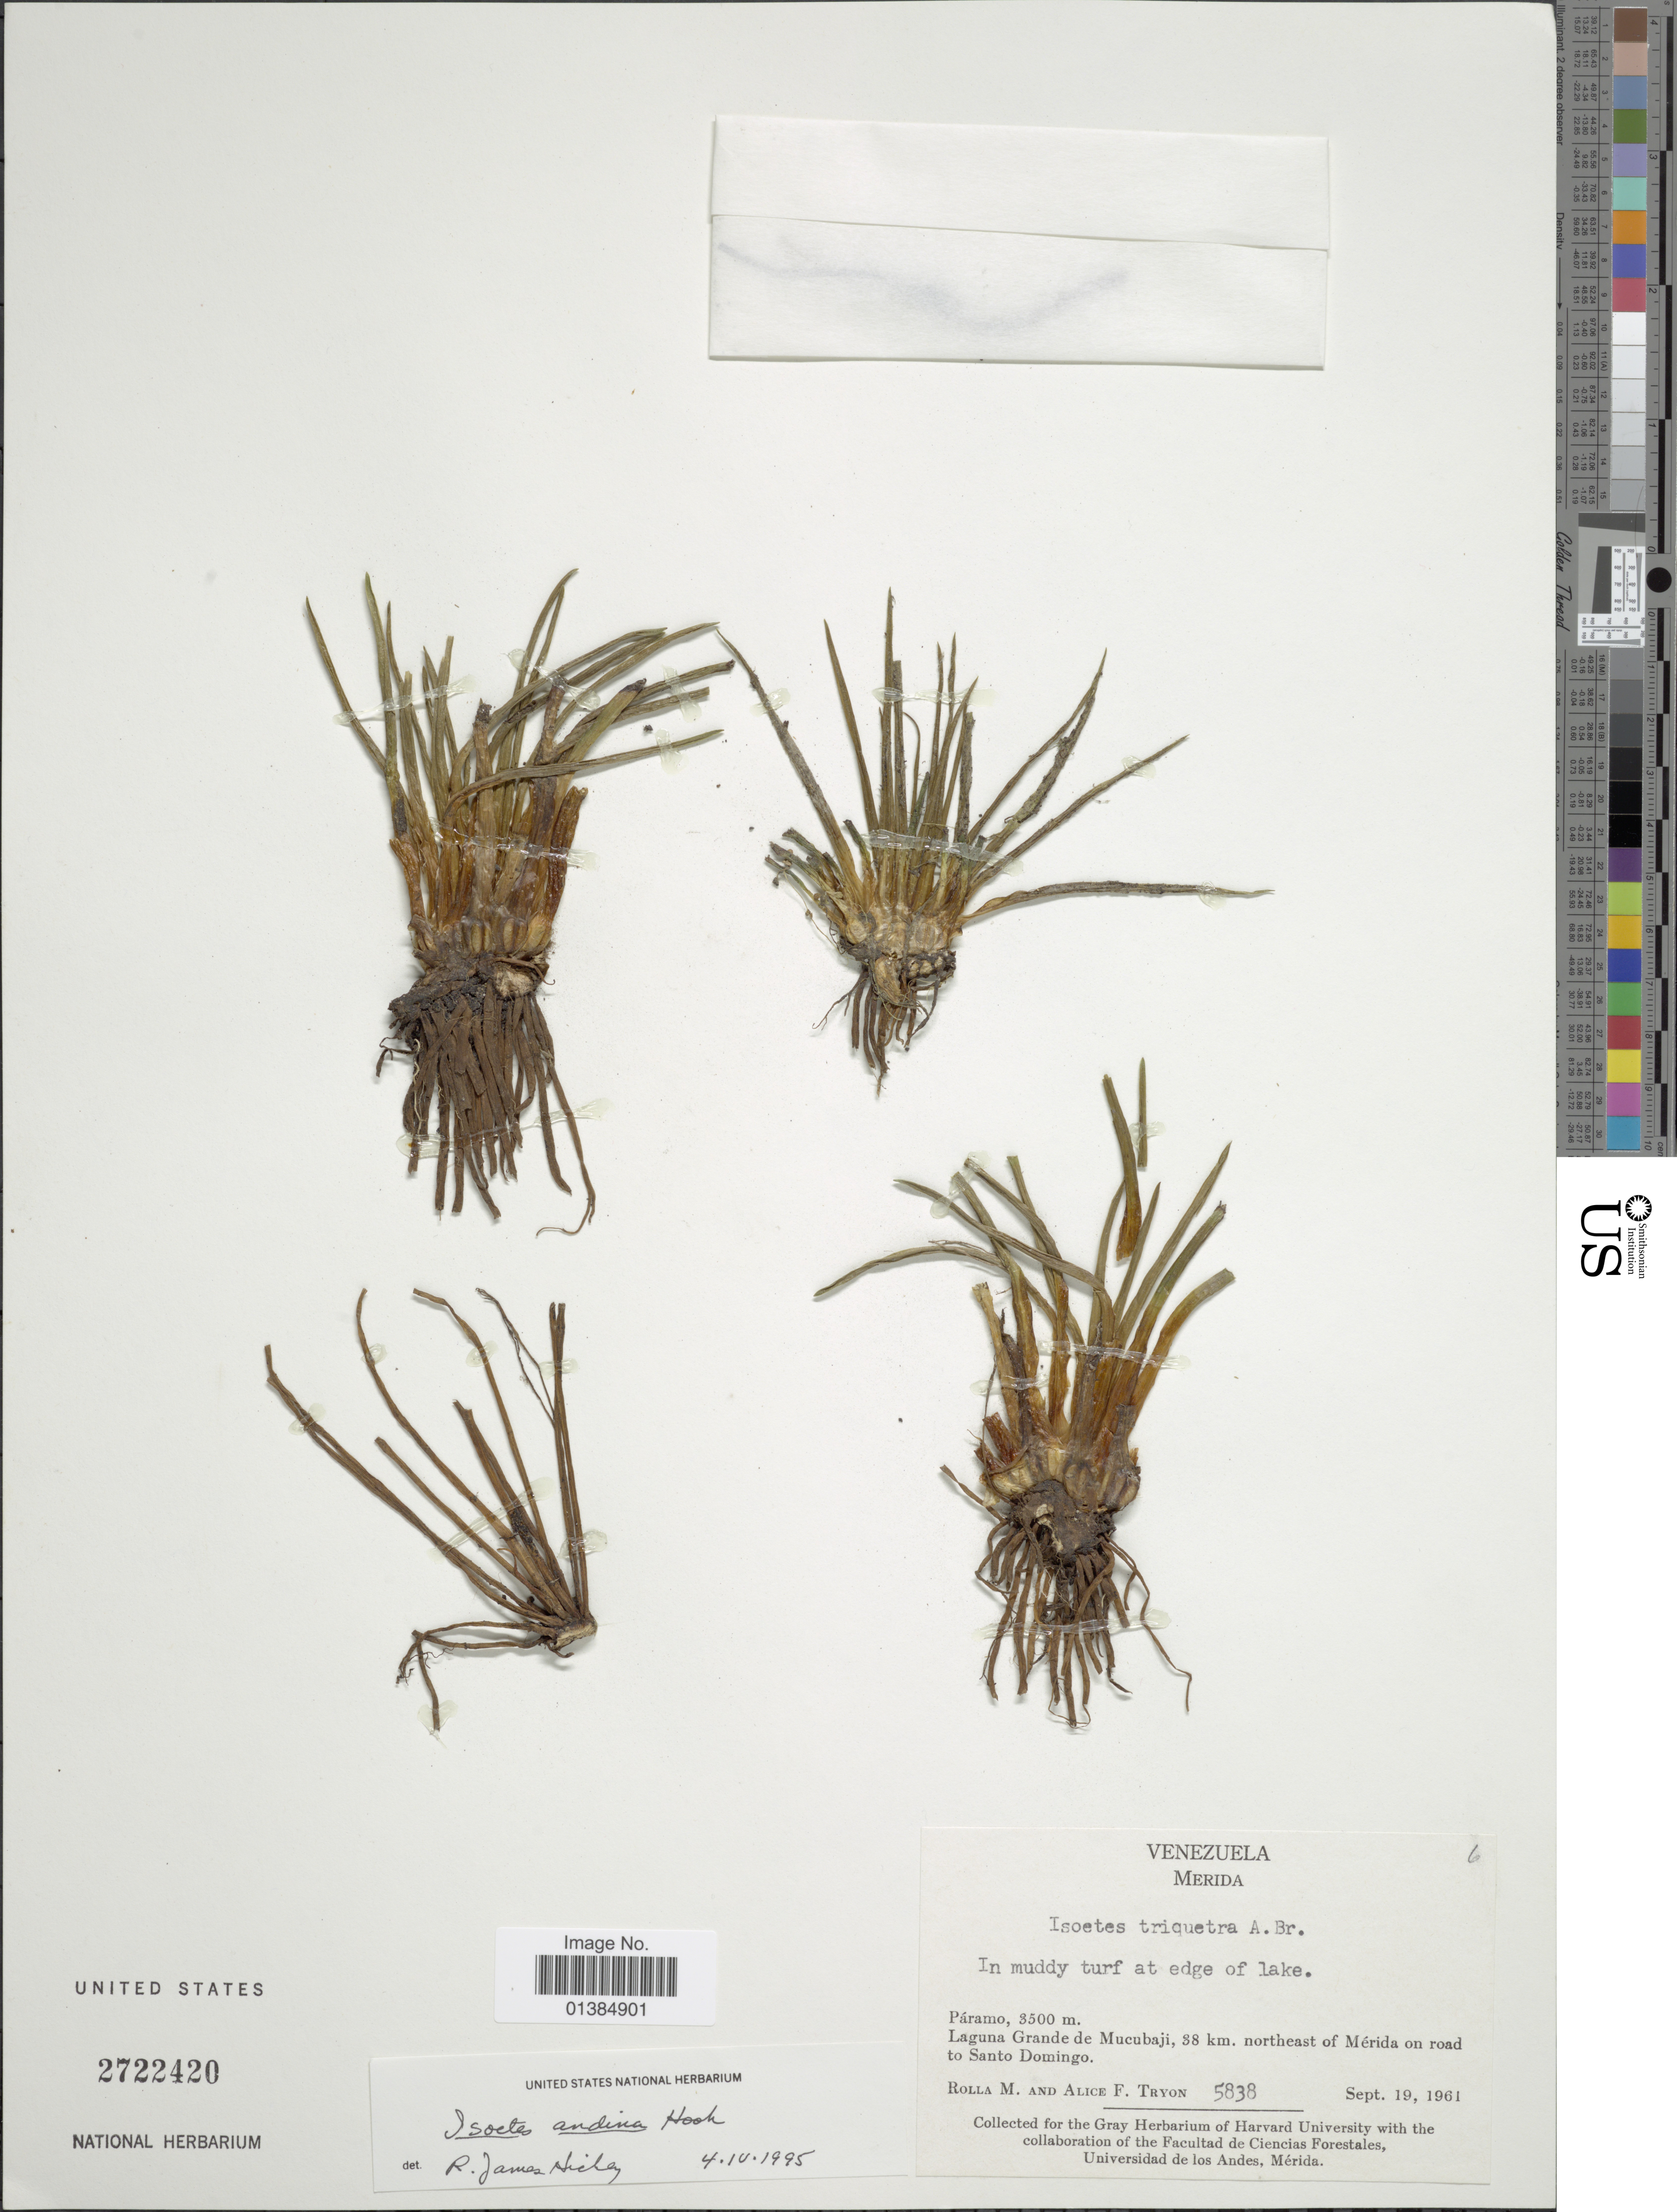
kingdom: Plantae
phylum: Tracheophyta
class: Lycopodiopsida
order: Isoetales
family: Isoetaceae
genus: Isoetes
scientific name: Isoetes andina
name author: Spruce ex Hook.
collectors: R. M. Tryon & A. F. Tryon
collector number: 5838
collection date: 1961-09-19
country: Venezuela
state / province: Mérida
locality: Laguna Grande de Mucubaji, 38 km. northeast of Mérida on road to Santo Domingo.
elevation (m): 3500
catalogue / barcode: US 2722420